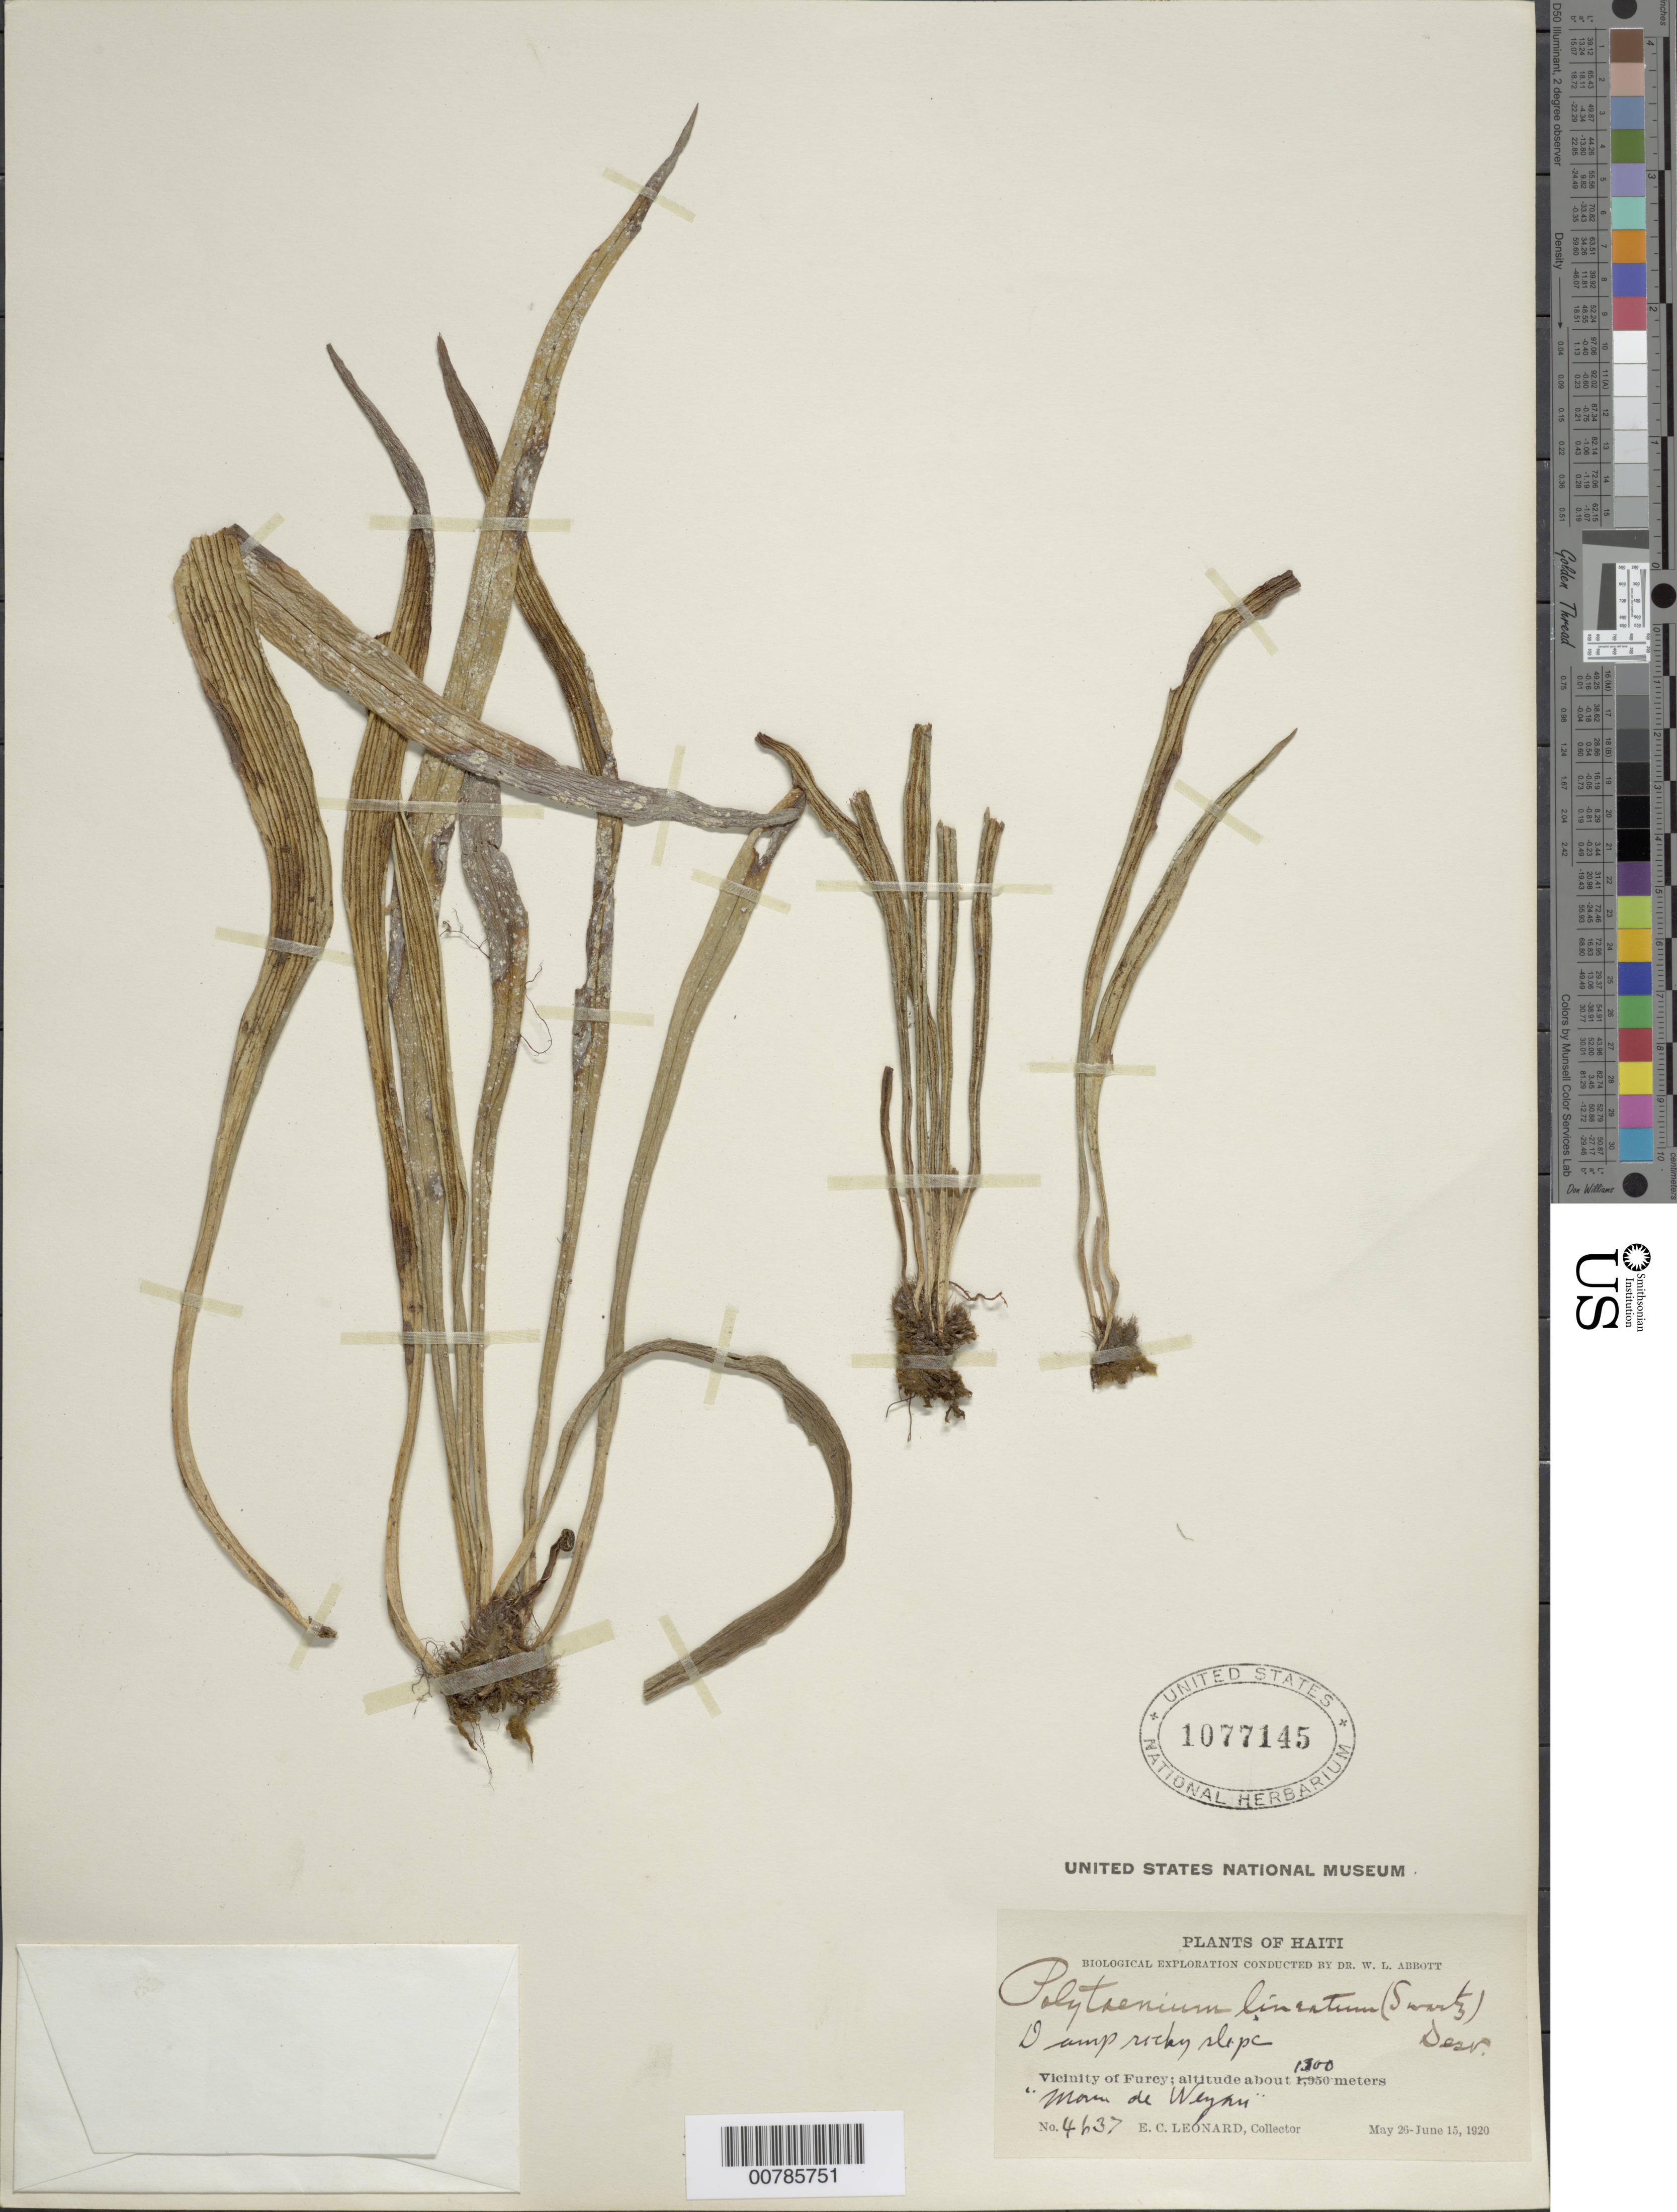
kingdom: Plantae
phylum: Tracheophyta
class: Polypodiopsida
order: Polypodiales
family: Pteridaceae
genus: Polytaenium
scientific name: Polytaenium lineatum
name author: (Sw.) J. Sm.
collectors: E. C. Leonard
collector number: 4637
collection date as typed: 26 May 1920 15 Jun 1920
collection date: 1920-05-26/1920-06-15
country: Haiti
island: Hispaniola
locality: Furcy, vicinity, "Morne de Weyan"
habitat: Damp, rocky slope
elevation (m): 1300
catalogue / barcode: US 1077145